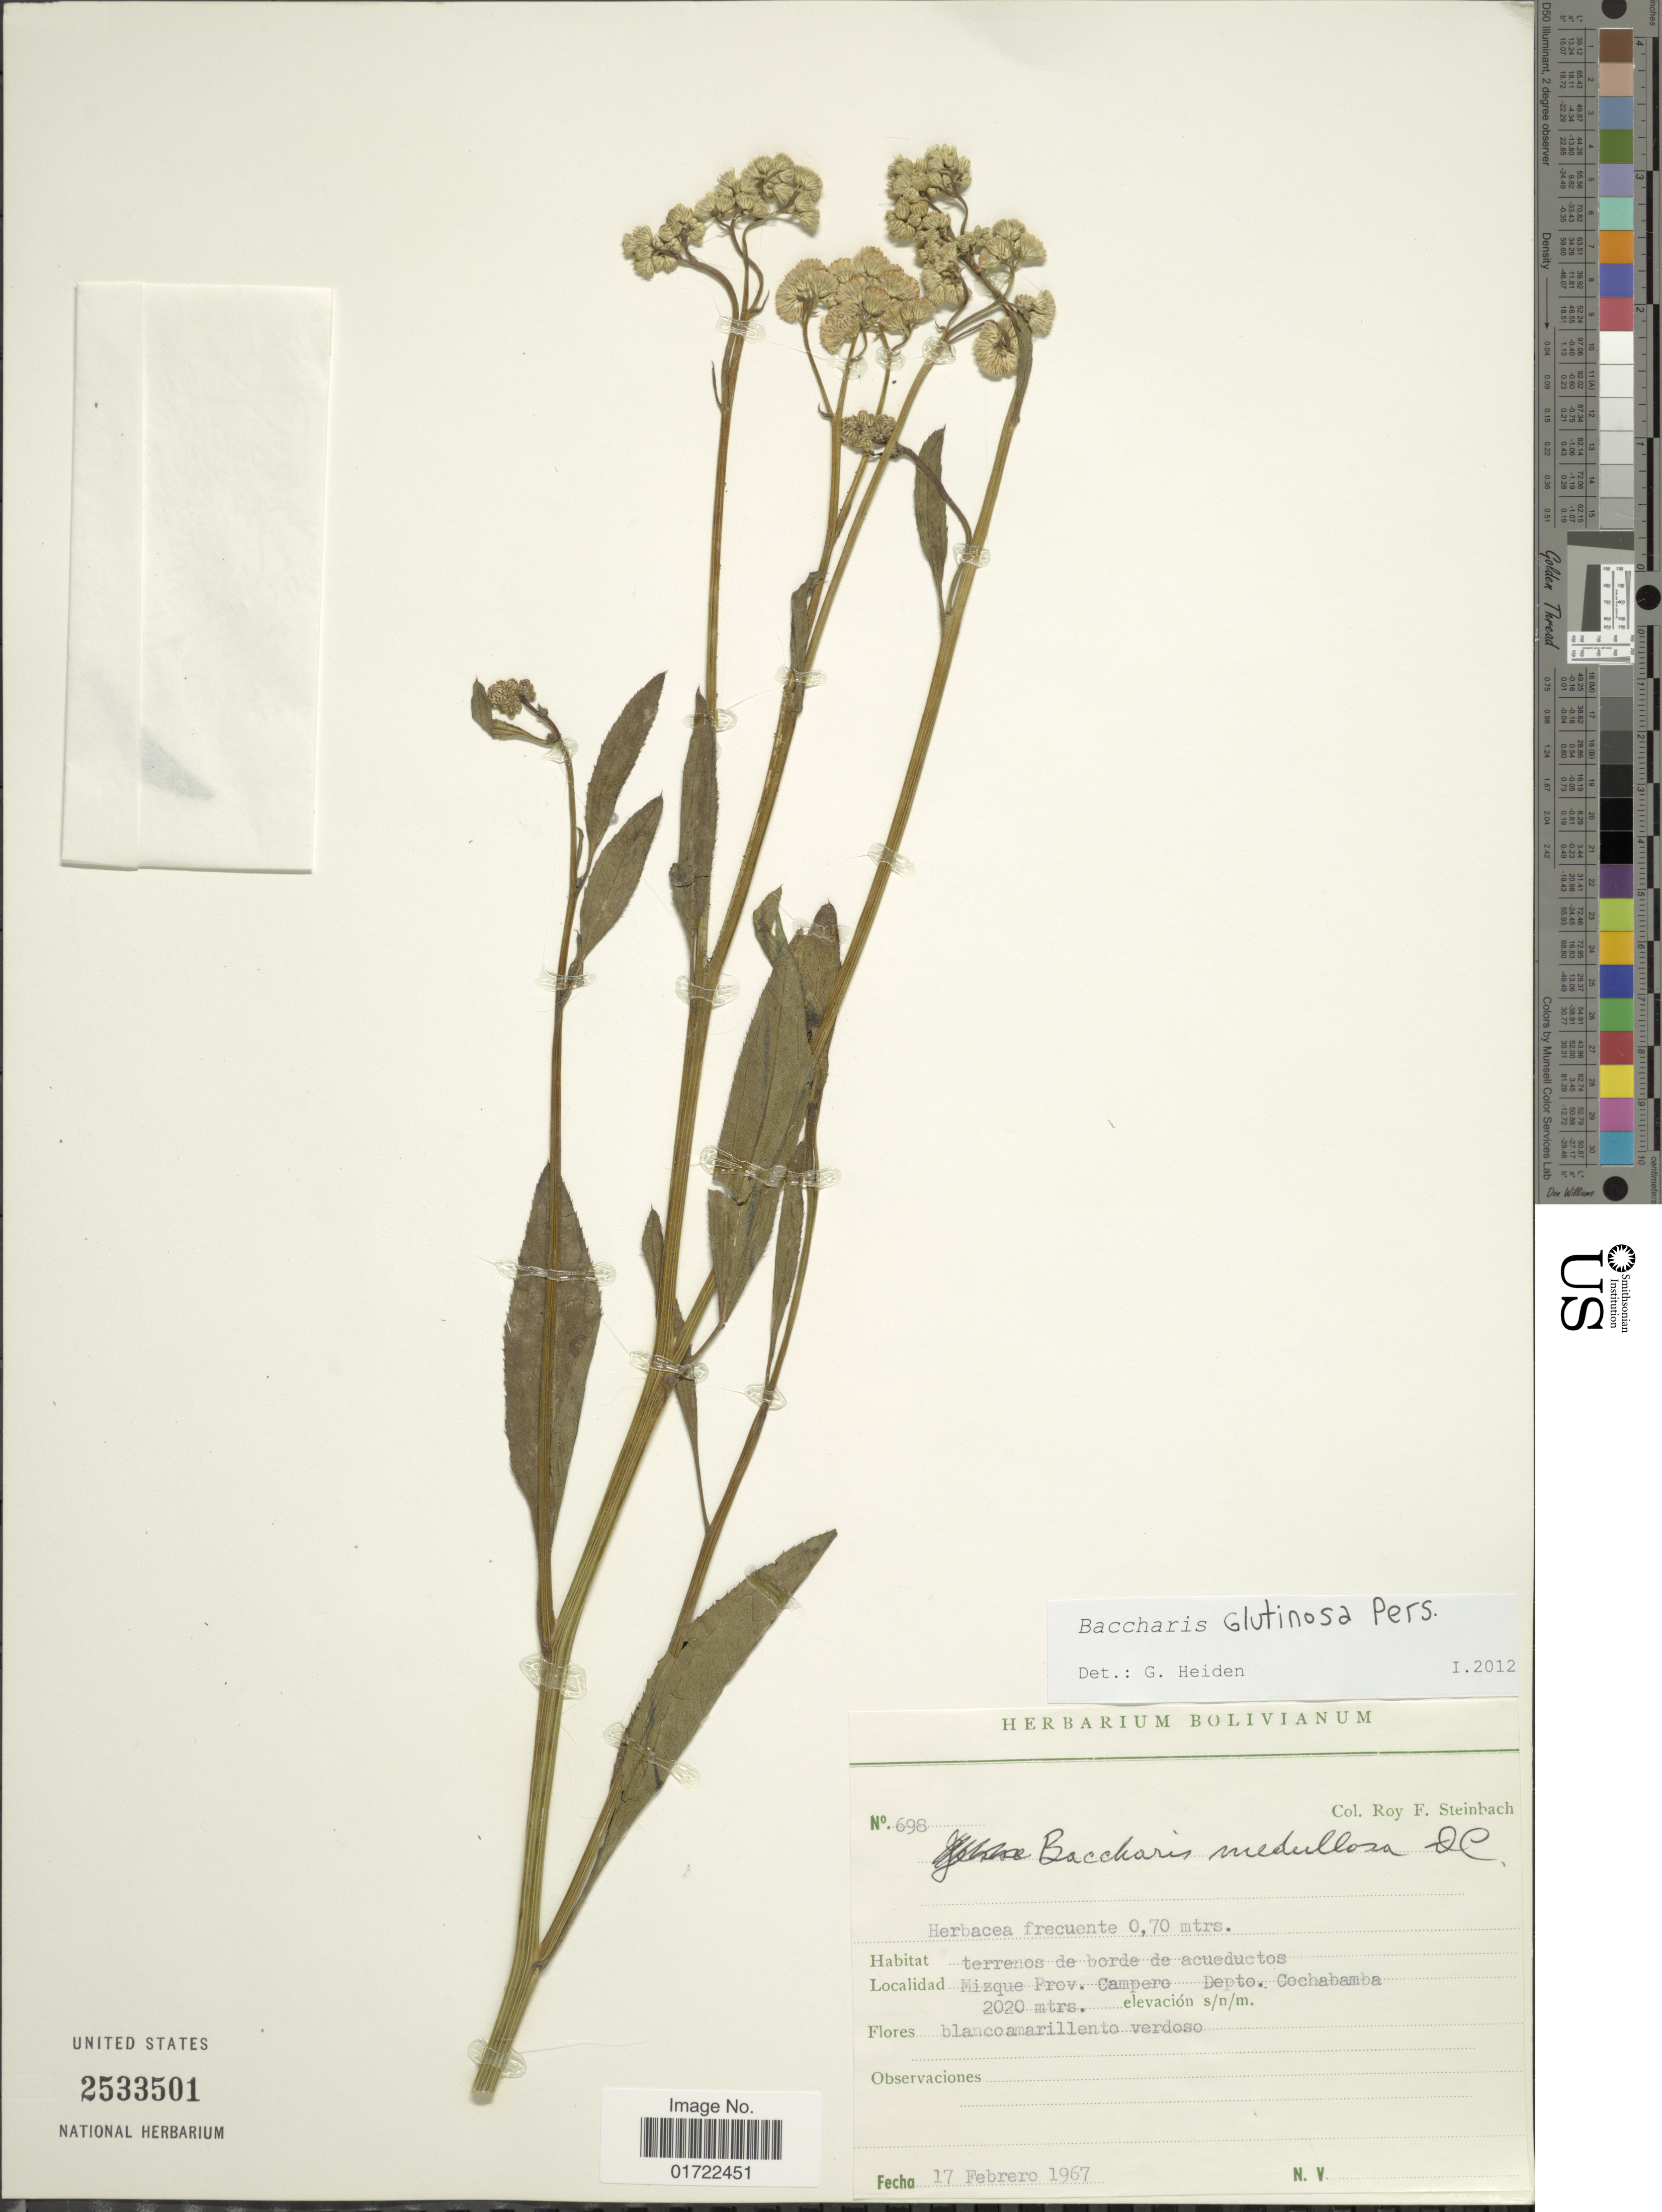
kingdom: Plantae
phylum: Tracheophyta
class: Magnoliopsida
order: Asterales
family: Asteraceae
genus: Baccharis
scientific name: Baccharis glutinosa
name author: Pers.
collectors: R. F. Steinbach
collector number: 698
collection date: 1967-02-17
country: Bolivia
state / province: Cochabamba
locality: Mizque Prov. Campero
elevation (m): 2020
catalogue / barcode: US 2533501